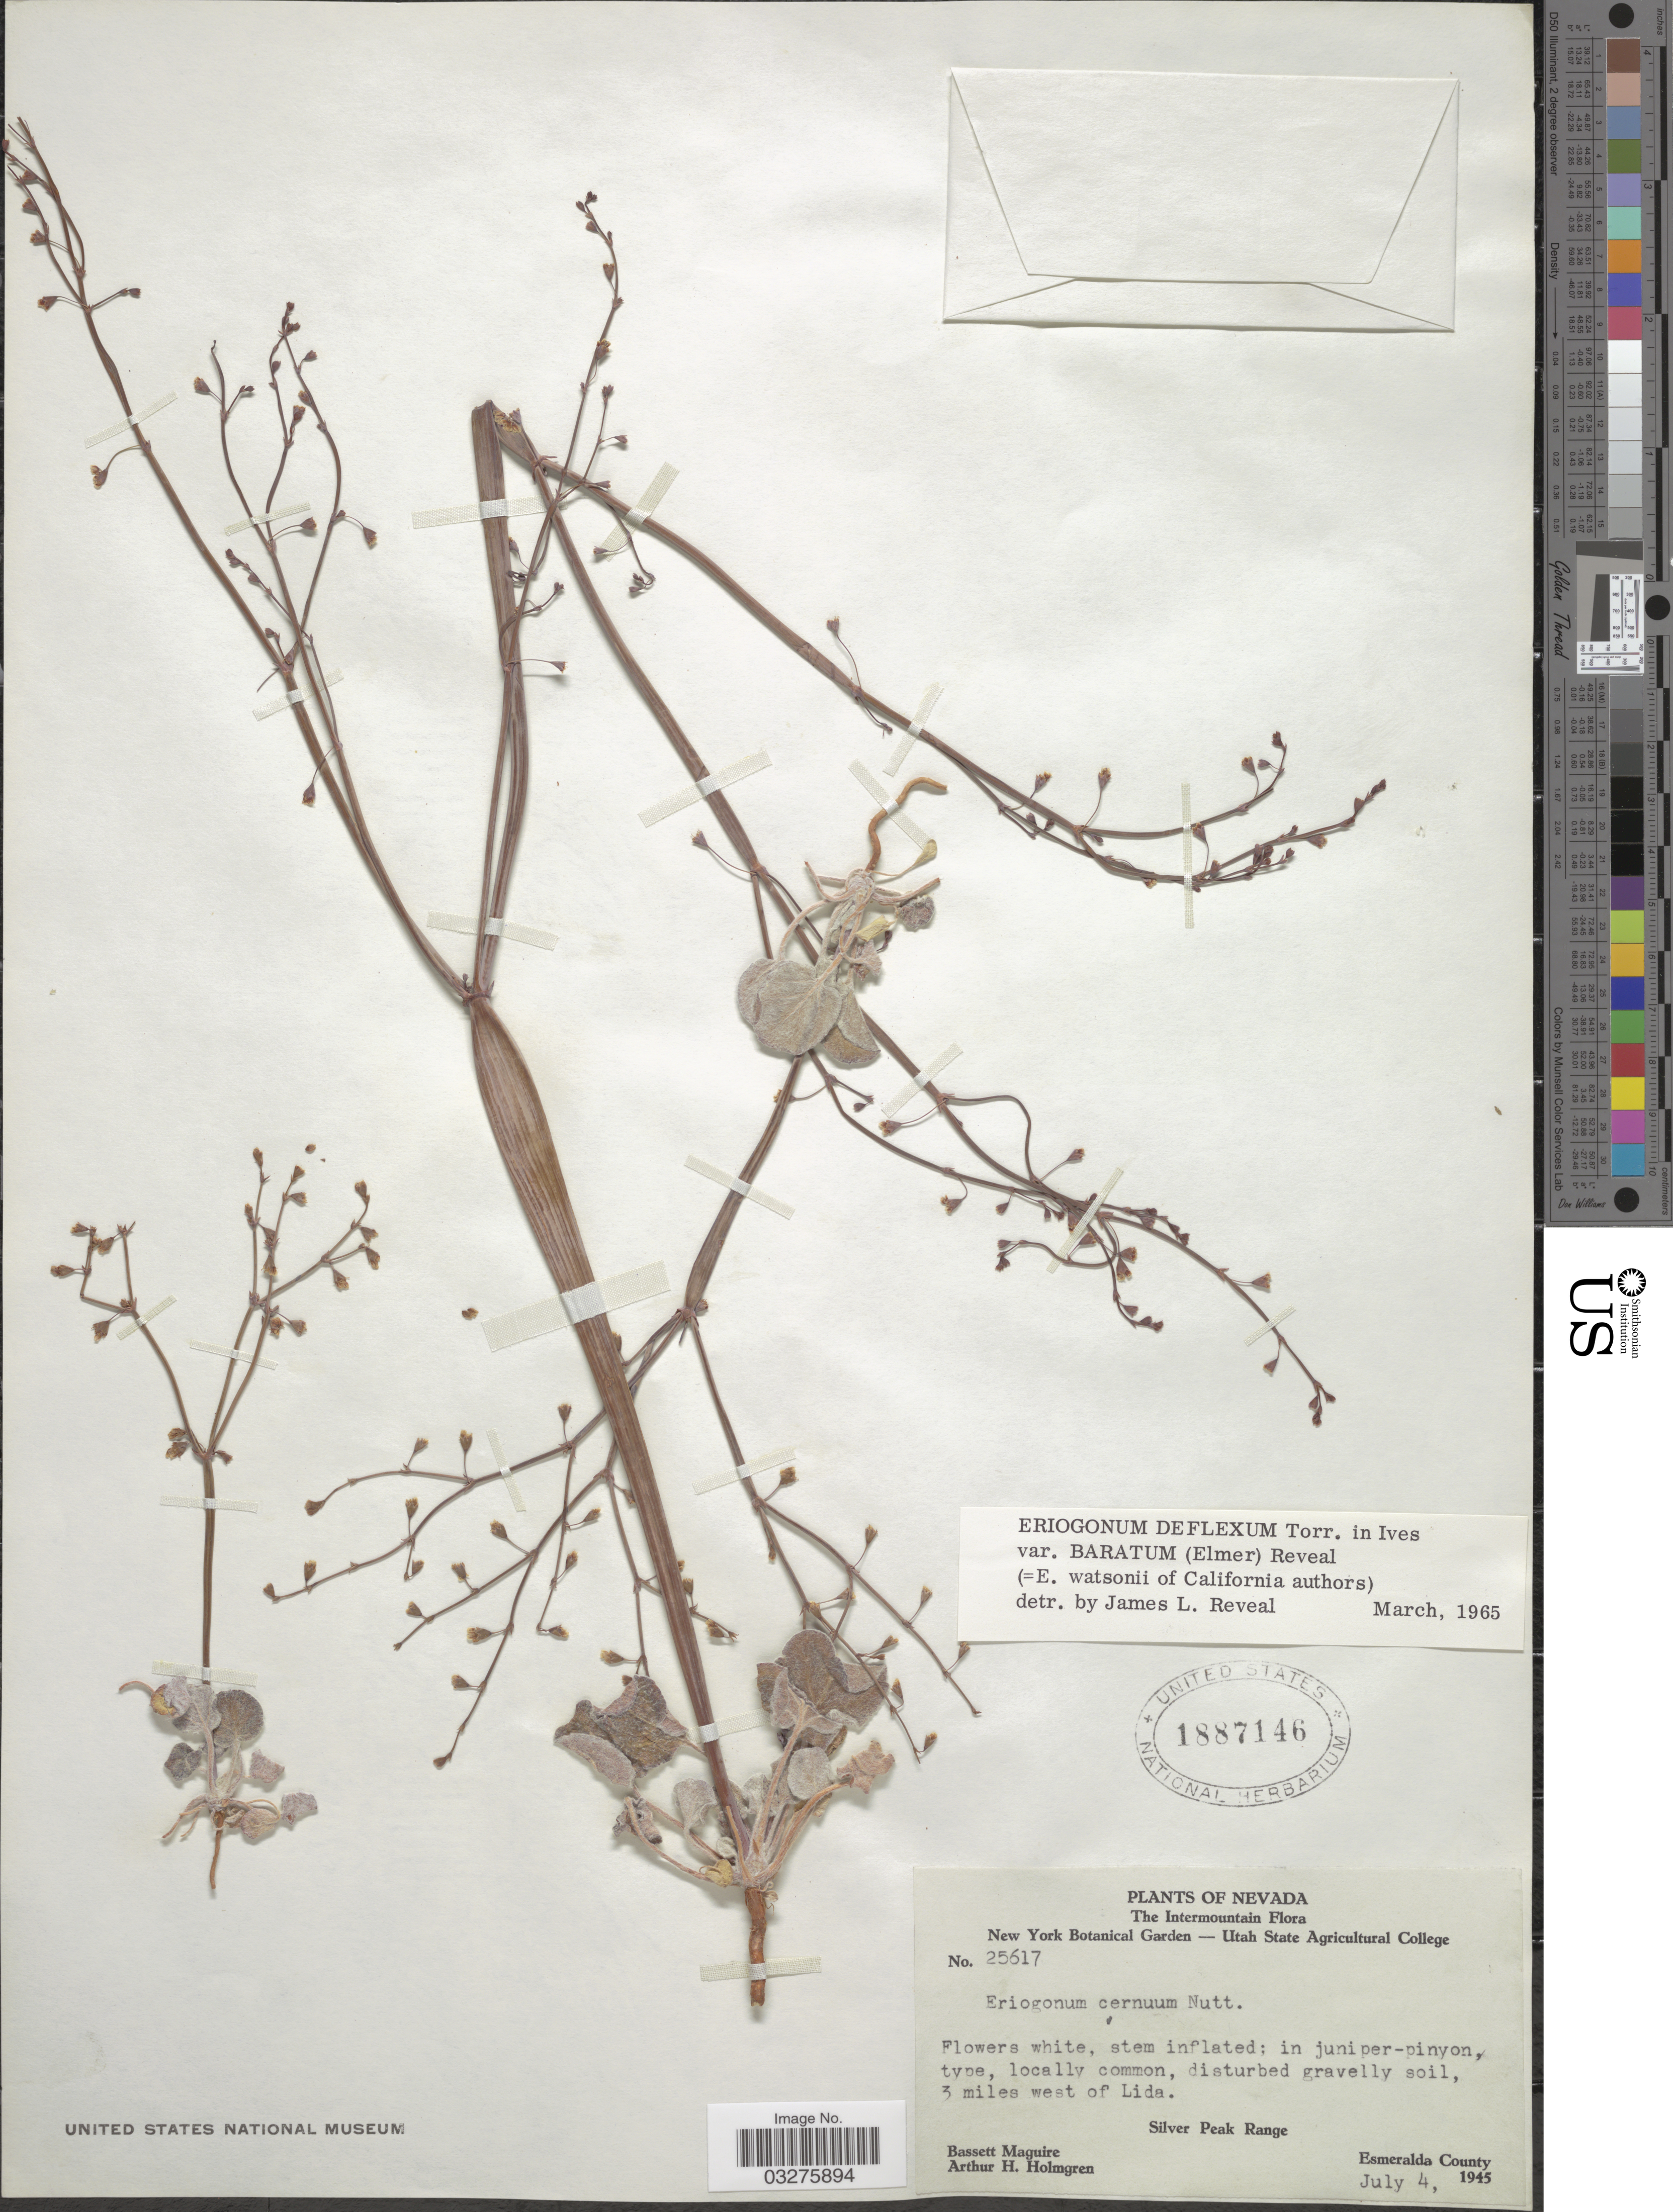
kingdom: Plantae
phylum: Tracheophyta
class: Magnoliopsida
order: Caryophyllales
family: Polygonaceae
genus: Eriogonum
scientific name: Eriogonum deflexum var. baratum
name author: (Elmer) Reveal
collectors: B. Maguire & A. H. Holmgren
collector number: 25617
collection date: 1945-07-04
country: United States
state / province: Nevada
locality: The Intermountain. 3 miles west of Lida. Silver Peak Range. Esmeralda County.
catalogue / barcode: US 1887146